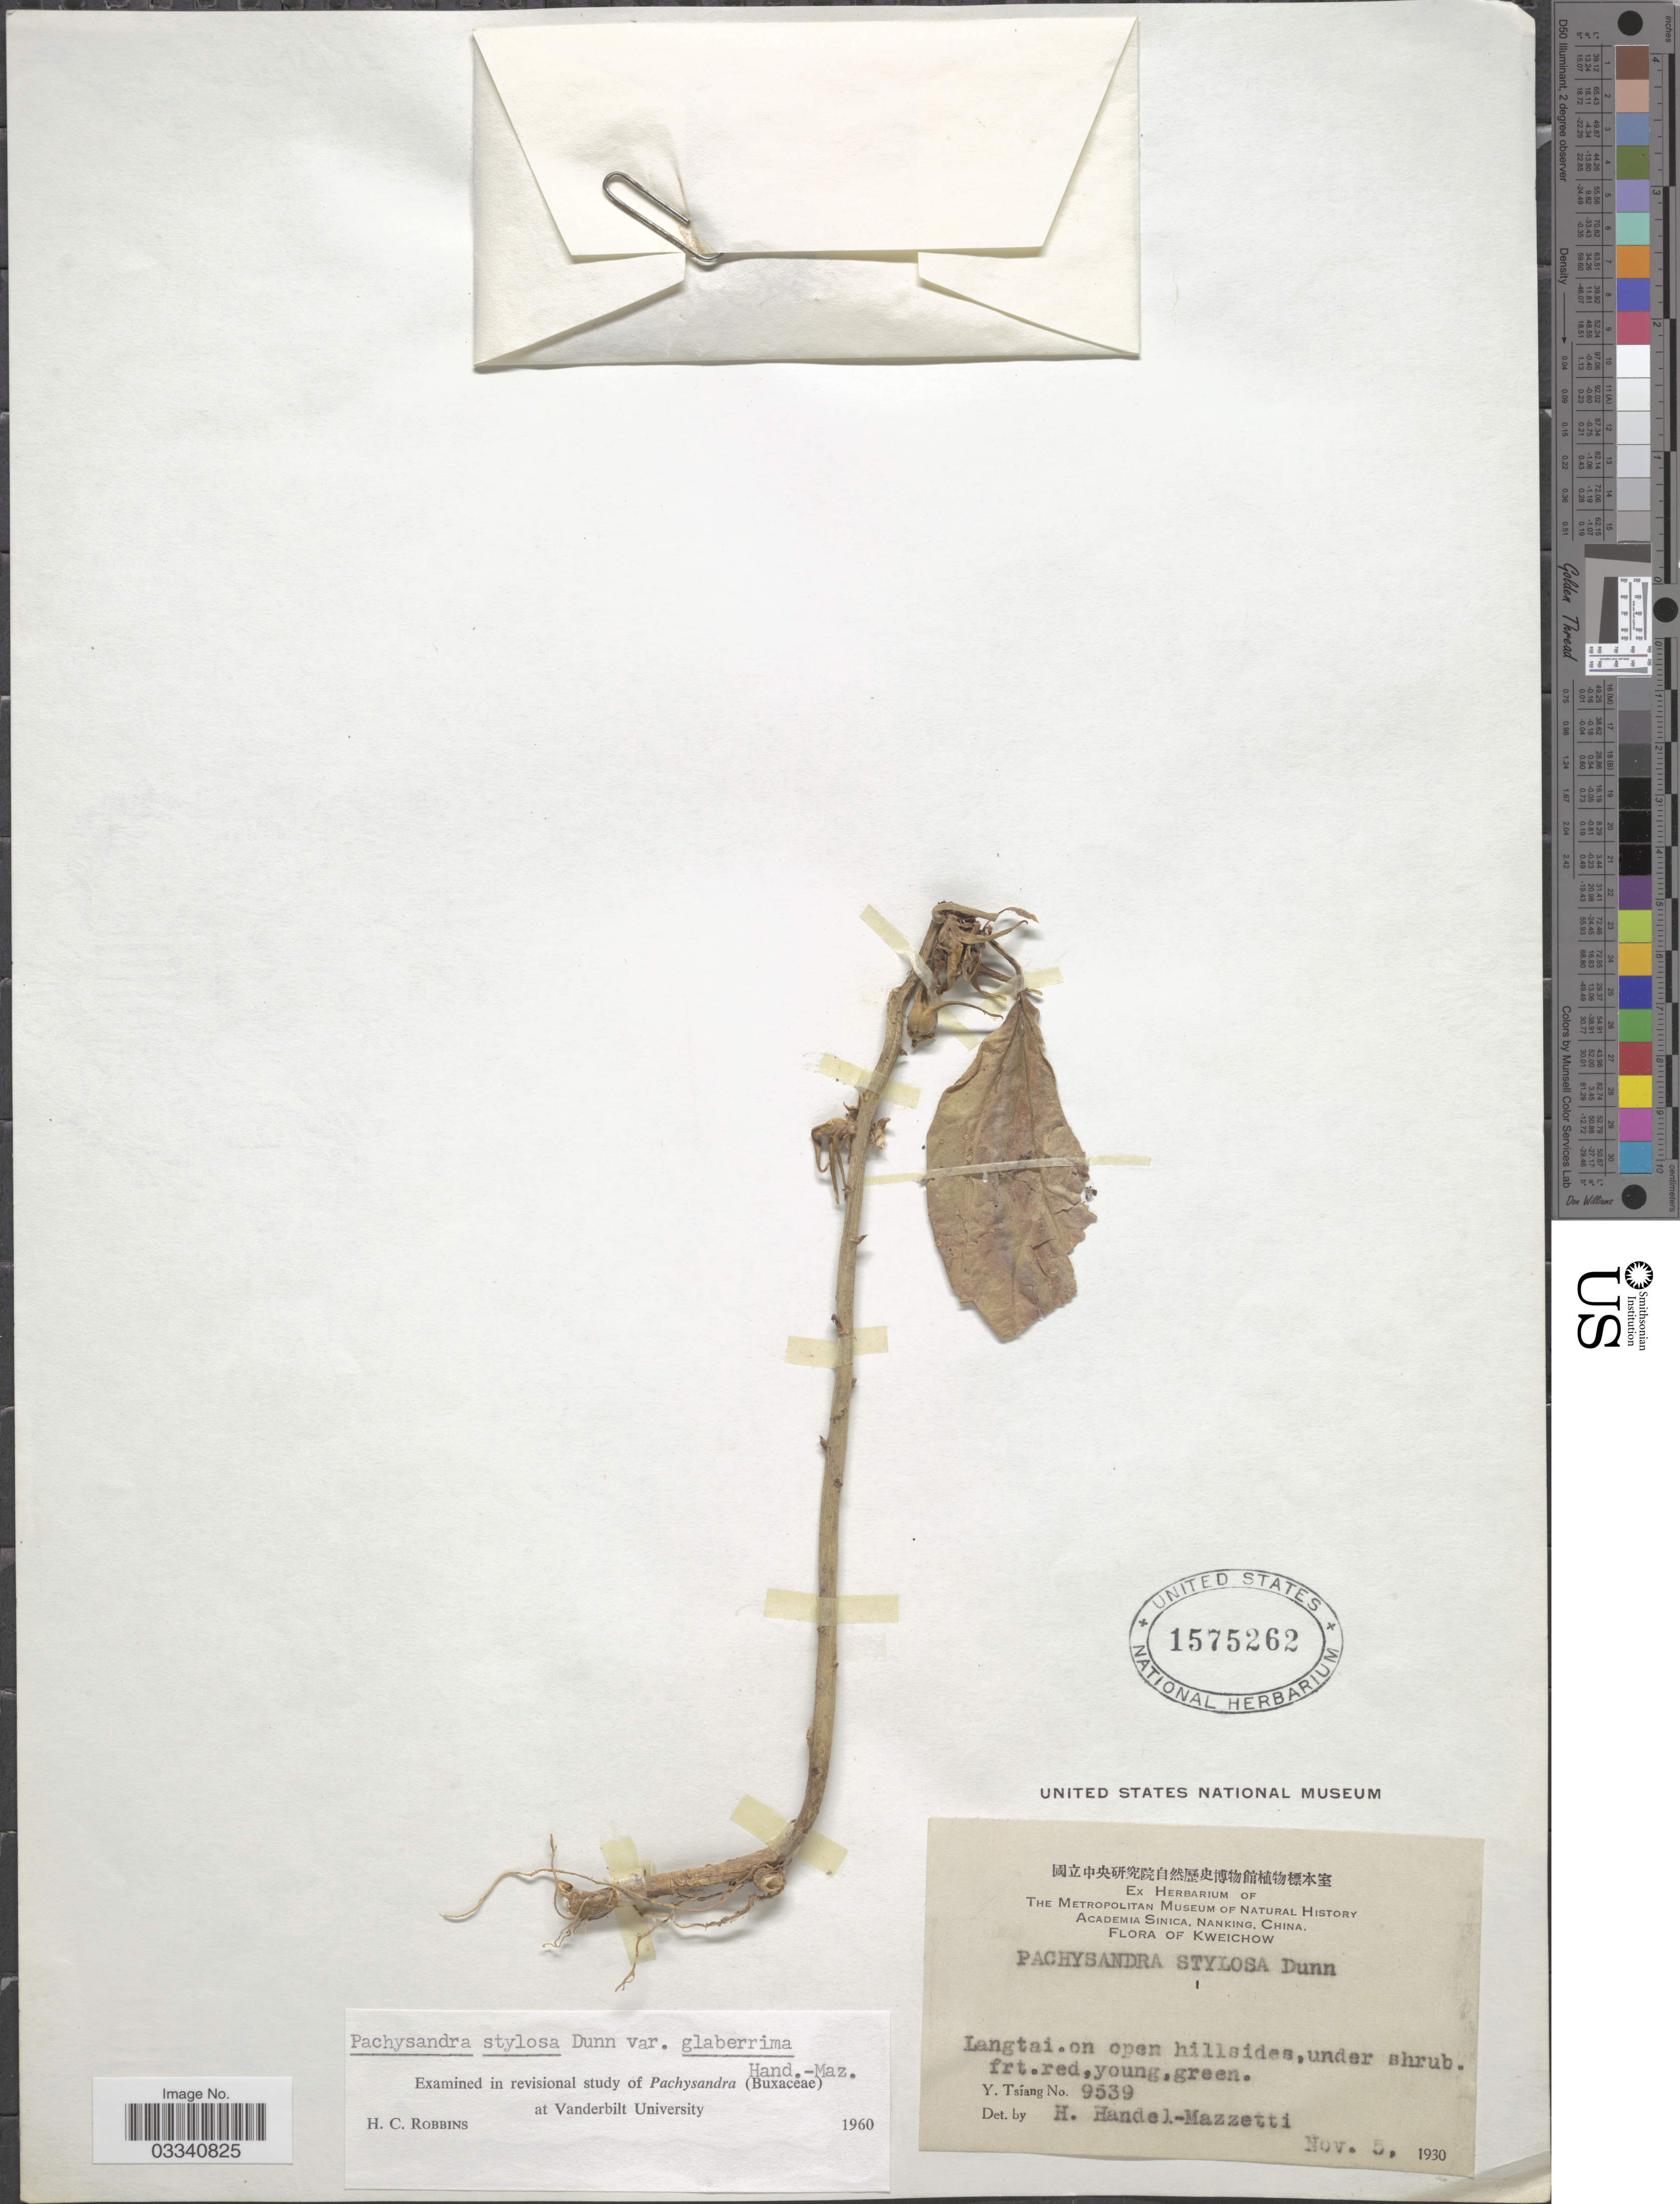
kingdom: Plantae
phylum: Tracheophyta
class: Magnoliopsida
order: Buxales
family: Buxaceae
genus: Pachysandra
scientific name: Pachysandra stylosa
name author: Dunn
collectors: Y. Tsiang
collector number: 9539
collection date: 1930-11-05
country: China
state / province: Guizhou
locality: Kweichow. Langtai.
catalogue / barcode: US 1575262